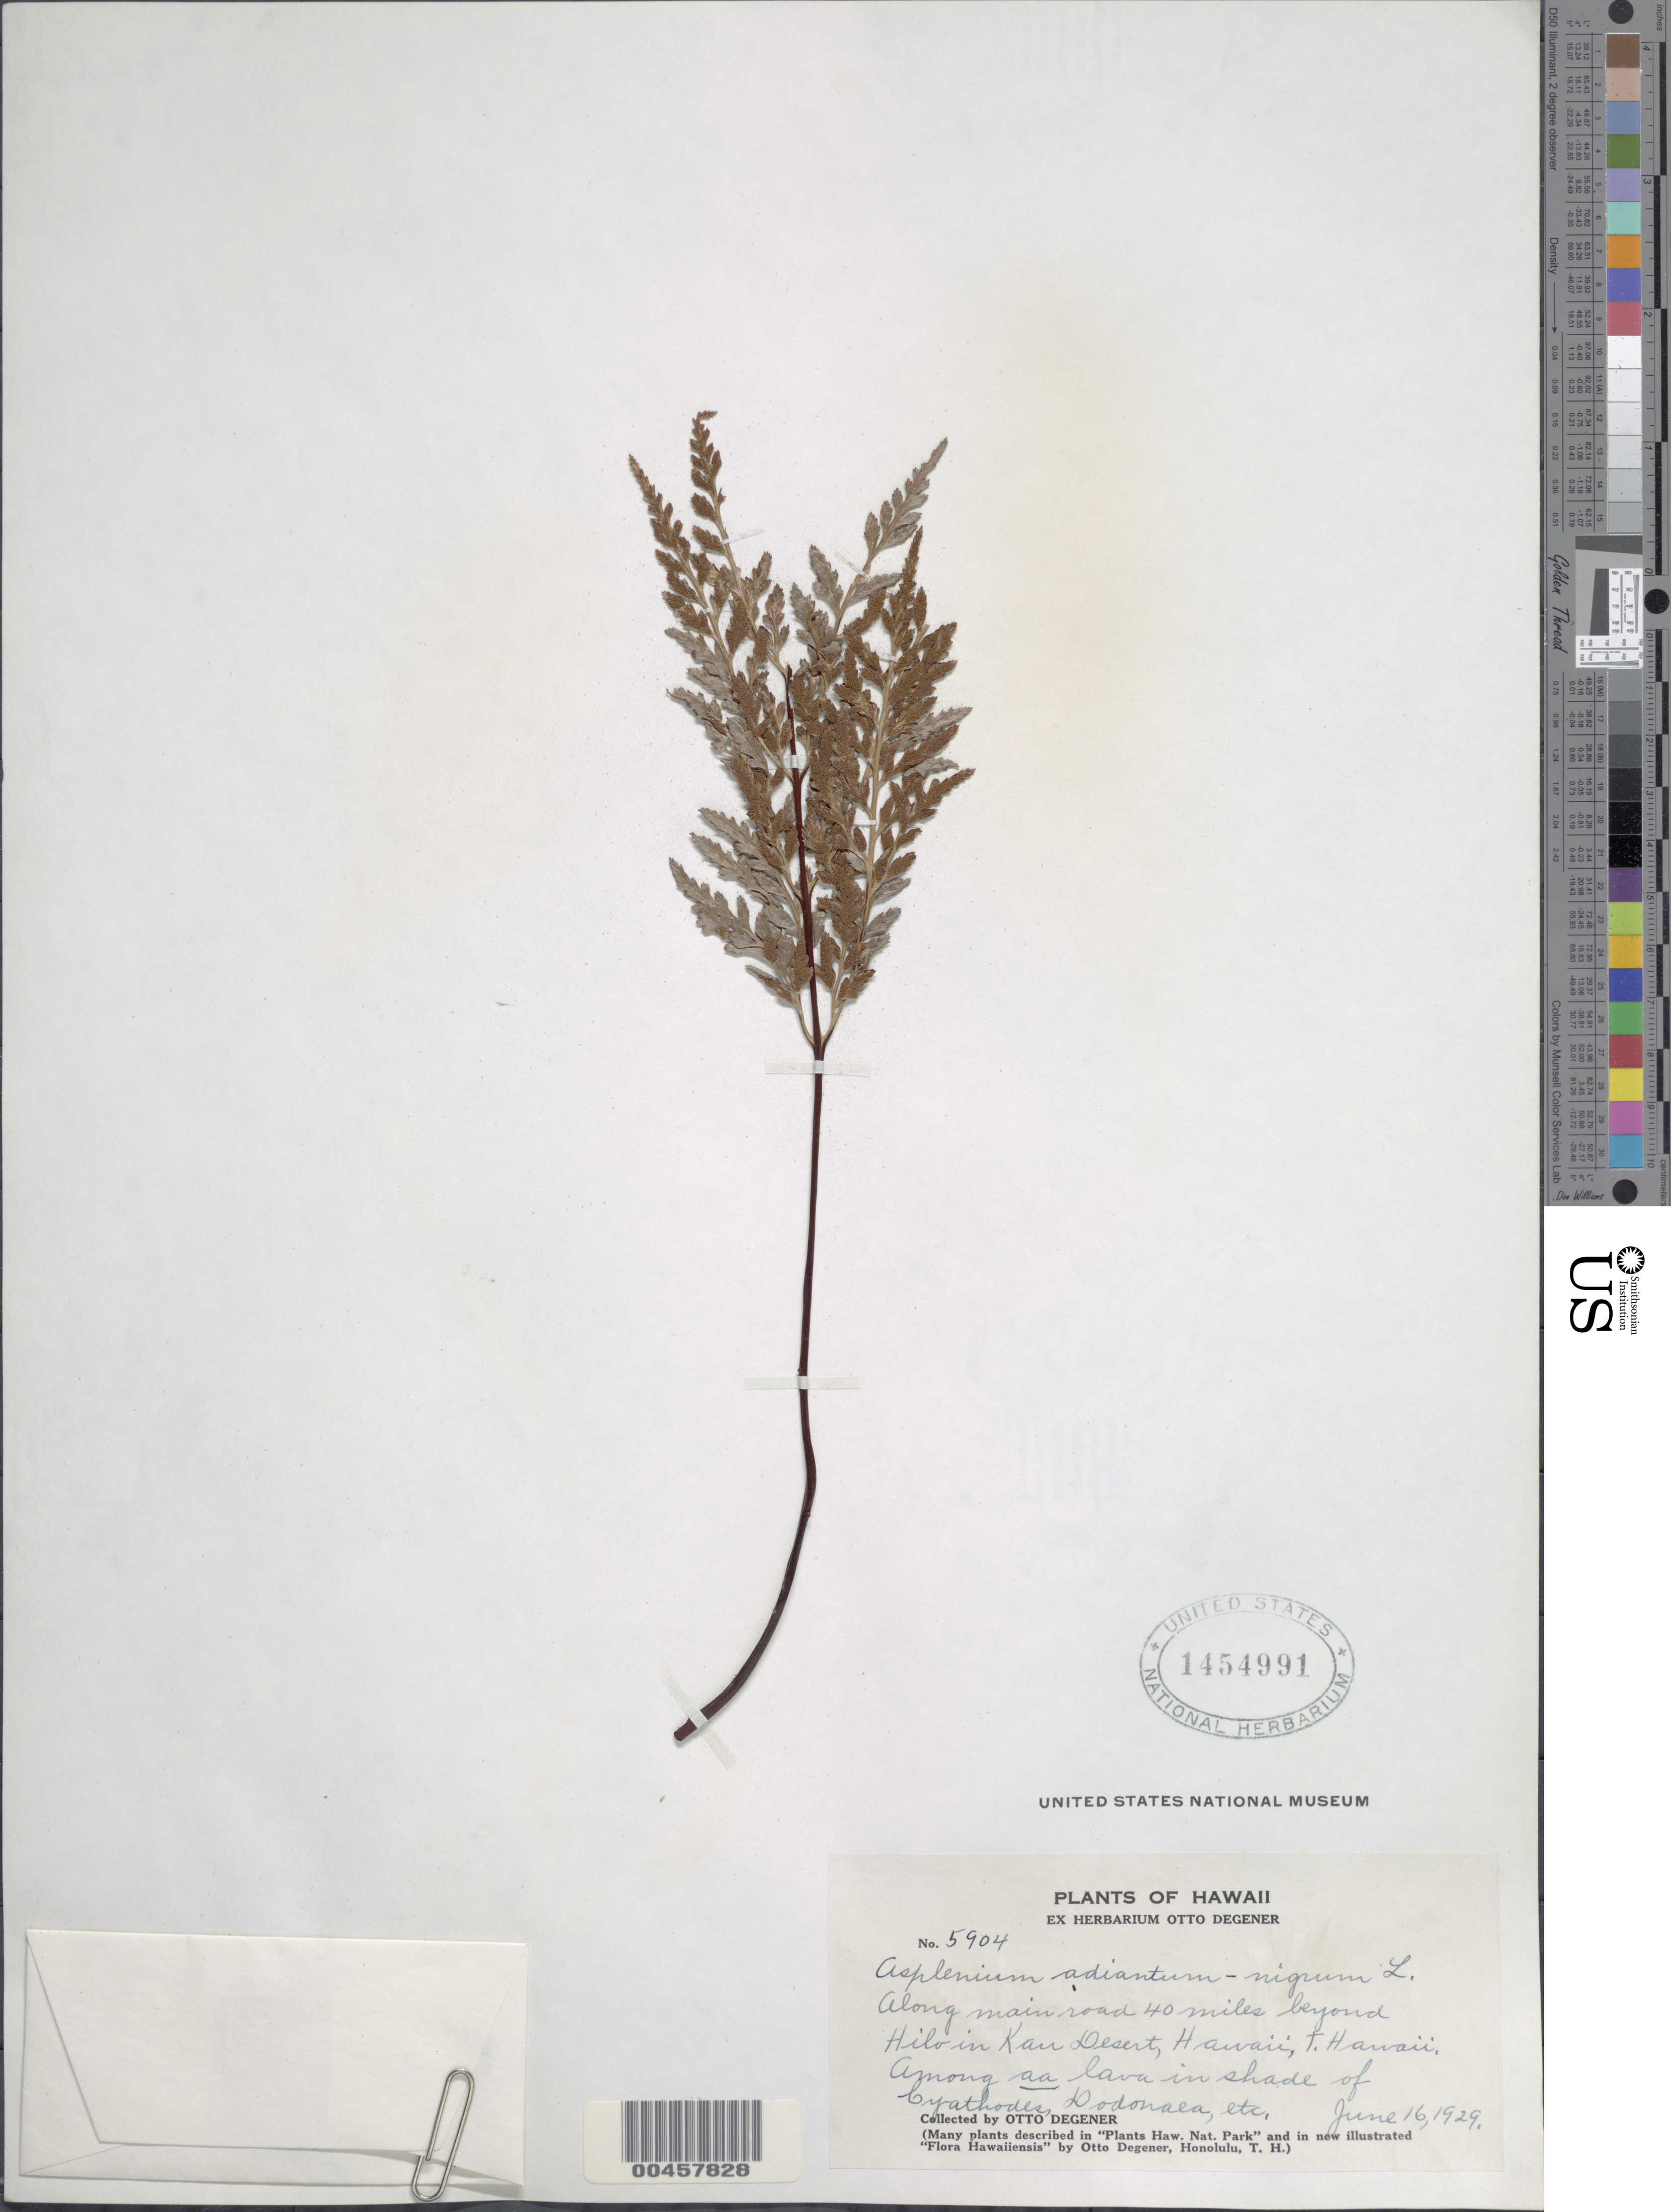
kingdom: Plantae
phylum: Tracheophyta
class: Polypodiopsida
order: Polypodiales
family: Aspleniaceae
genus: Asplenium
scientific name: Asplenium adiantum-nigrum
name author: L.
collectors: O. Degener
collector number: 5904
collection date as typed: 16 Jun 1929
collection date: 1929-06-16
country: United States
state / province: Hawaii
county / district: Hawaii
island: Hawaii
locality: Along main road 40 miles beyond Hilo in Kau Desert, Hawaii, T. Hawaii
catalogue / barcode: US 1454991